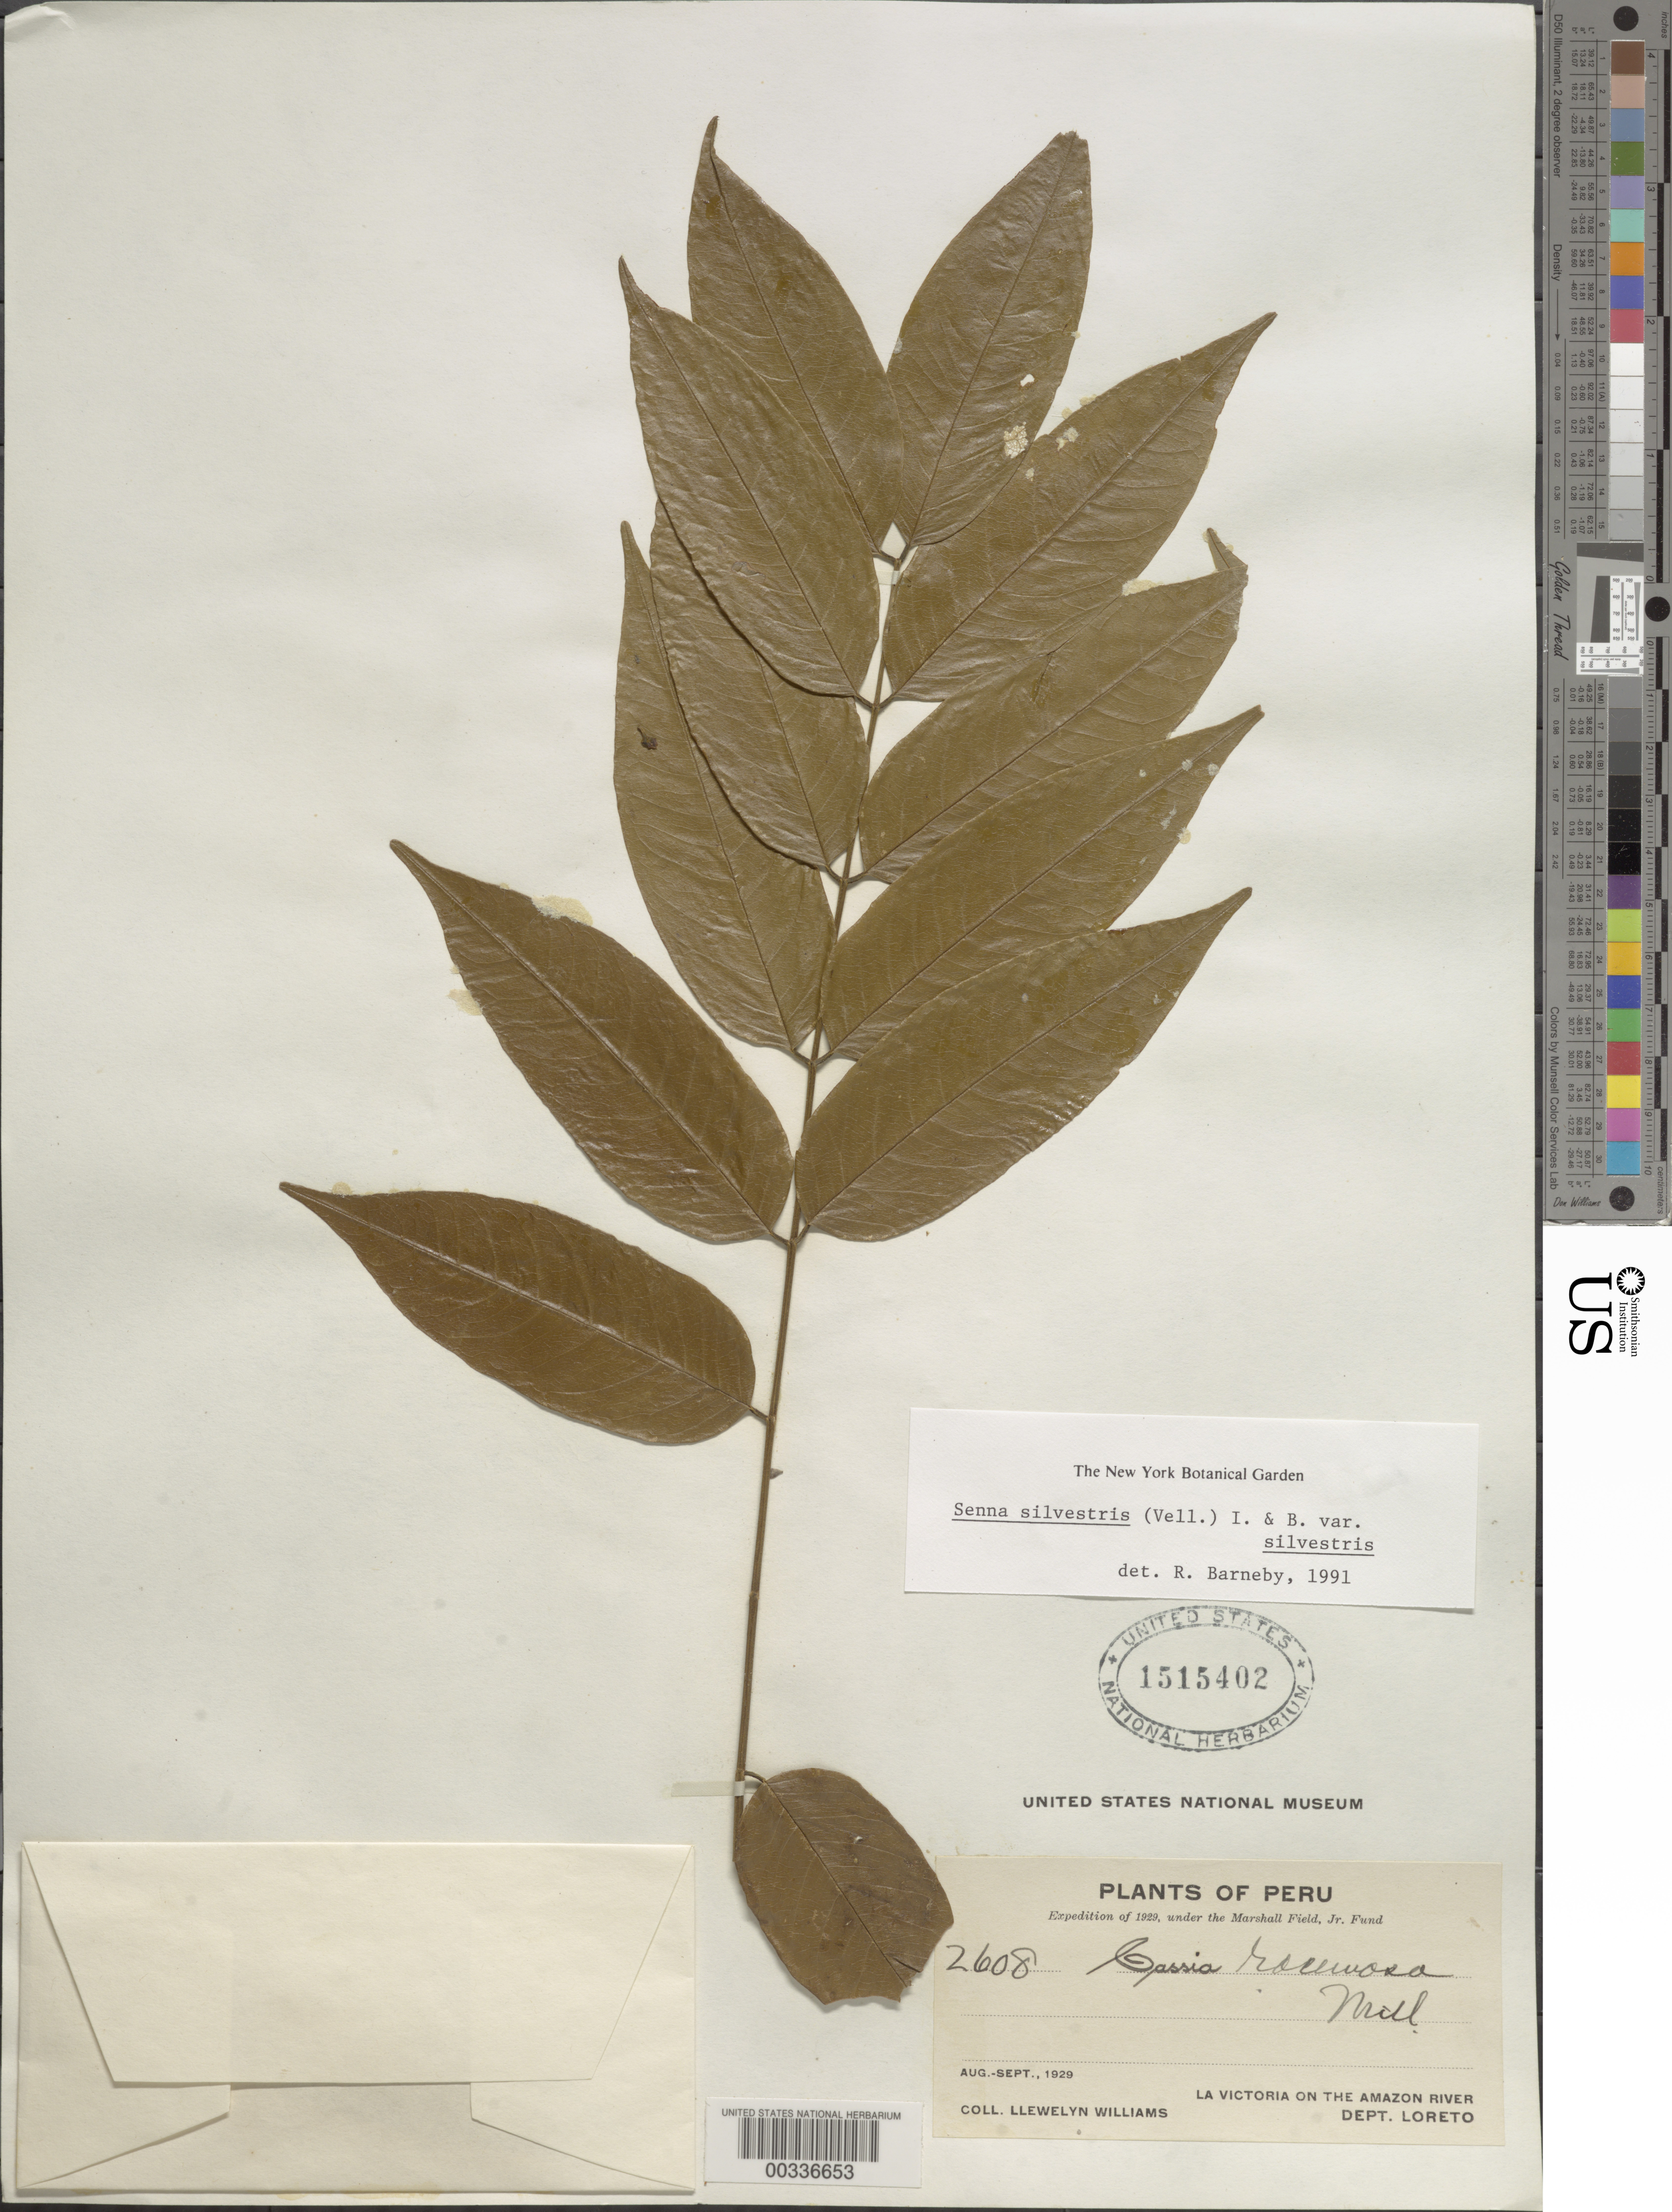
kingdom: Plantae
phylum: Tracheophyta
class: Magnoliopsida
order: Fabales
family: Fabaceae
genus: Senna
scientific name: Senna silvestris var. silvestris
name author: (Vell.) H.S. Irwin & Barneby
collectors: Ll. Williams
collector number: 2608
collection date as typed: Aug 1929 to -- Sep 1929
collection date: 1929-08/1929-09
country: Peru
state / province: Loreto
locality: La victoria on the amazon river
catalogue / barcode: US 1515402